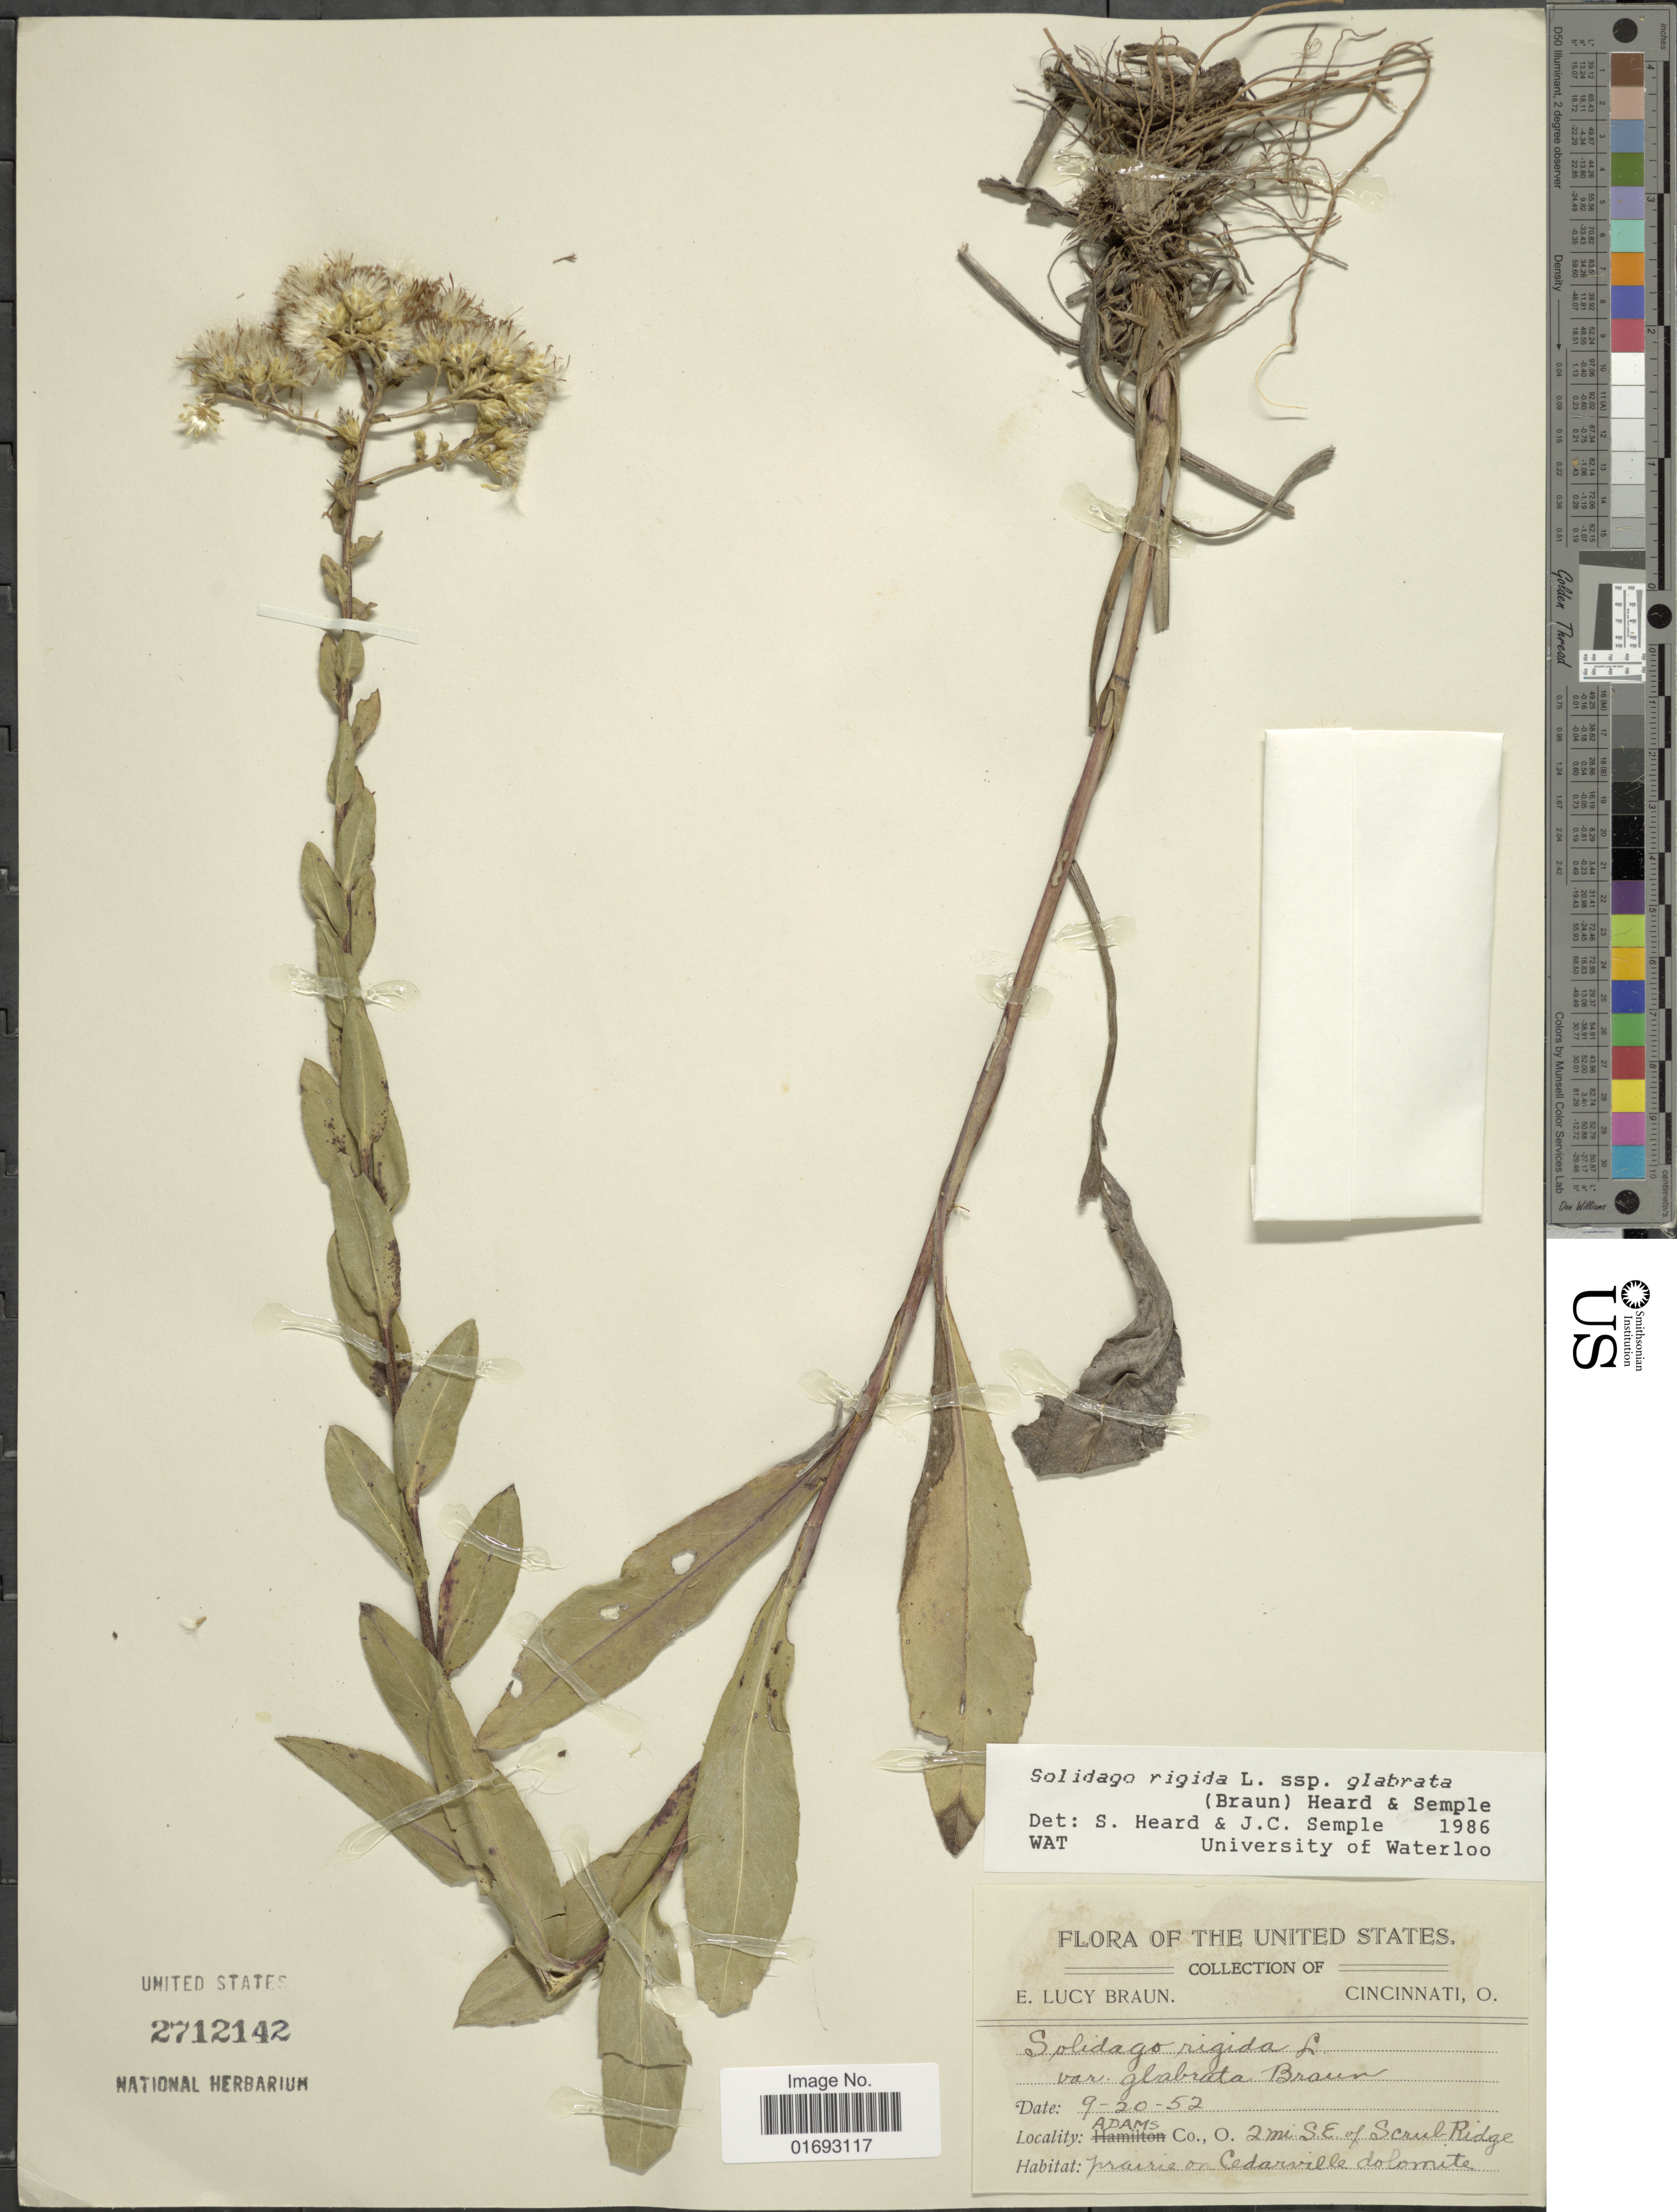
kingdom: Plantae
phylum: Tracheophyta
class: Magnoliopsida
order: Asterales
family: Asteraceae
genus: Oligoneuron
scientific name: Oligoneuron rigidum var. glabrata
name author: (E.L. Braun) G.L. Nesom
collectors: E. L. Braun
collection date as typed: Transcribed d/m/y: 20/9/52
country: United States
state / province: Ohio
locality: Cincinatti, O. Adams Co., 2 mi. S.E. of Scrub Ridge, prairie on Cedarville dolomite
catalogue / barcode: US 2712412